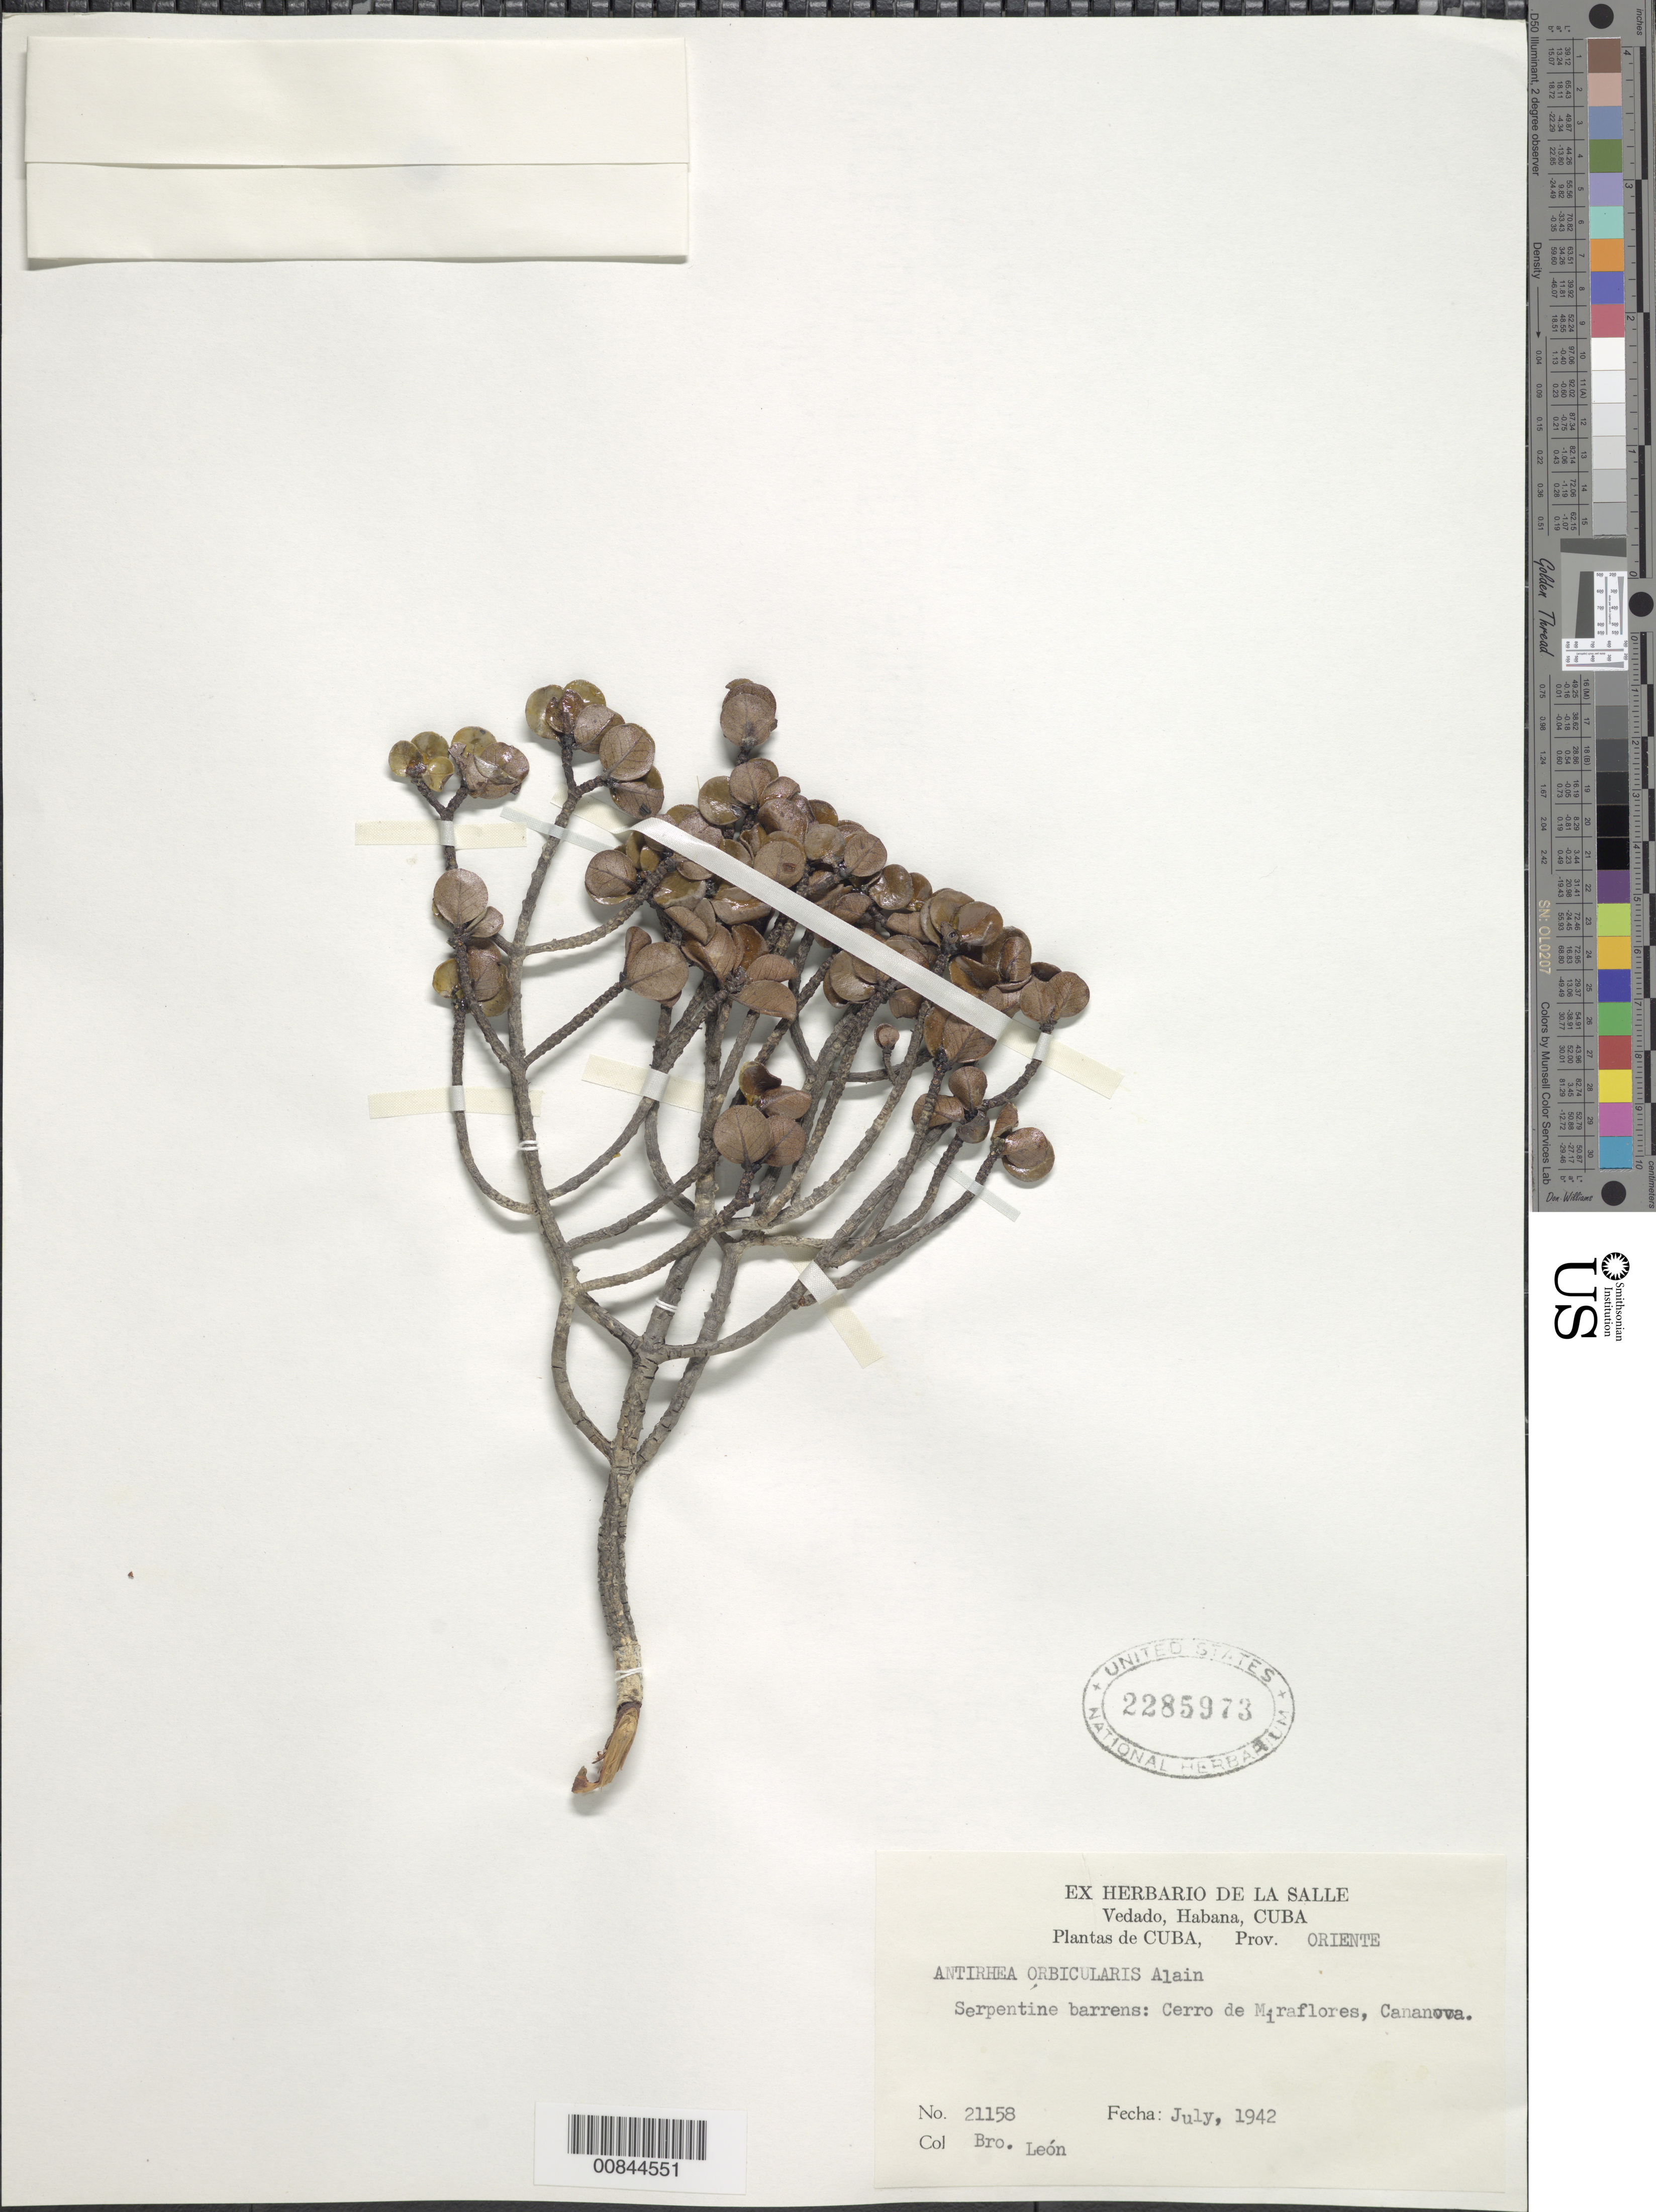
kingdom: Plantae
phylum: Tracheophyta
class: Magnoliopsida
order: Gentianales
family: Rubiaceae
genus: Stenostomum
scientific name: Stenostomum orbiculare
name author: (Alain) Borhidi & Fernández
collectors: Bro. León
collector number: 21158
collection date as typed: Jul 1942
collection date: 1942-07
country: Cuba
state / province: Oriente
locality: Cerro de Miraflores, Cananova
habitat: Serpentine barrens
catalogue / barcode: US 2285973